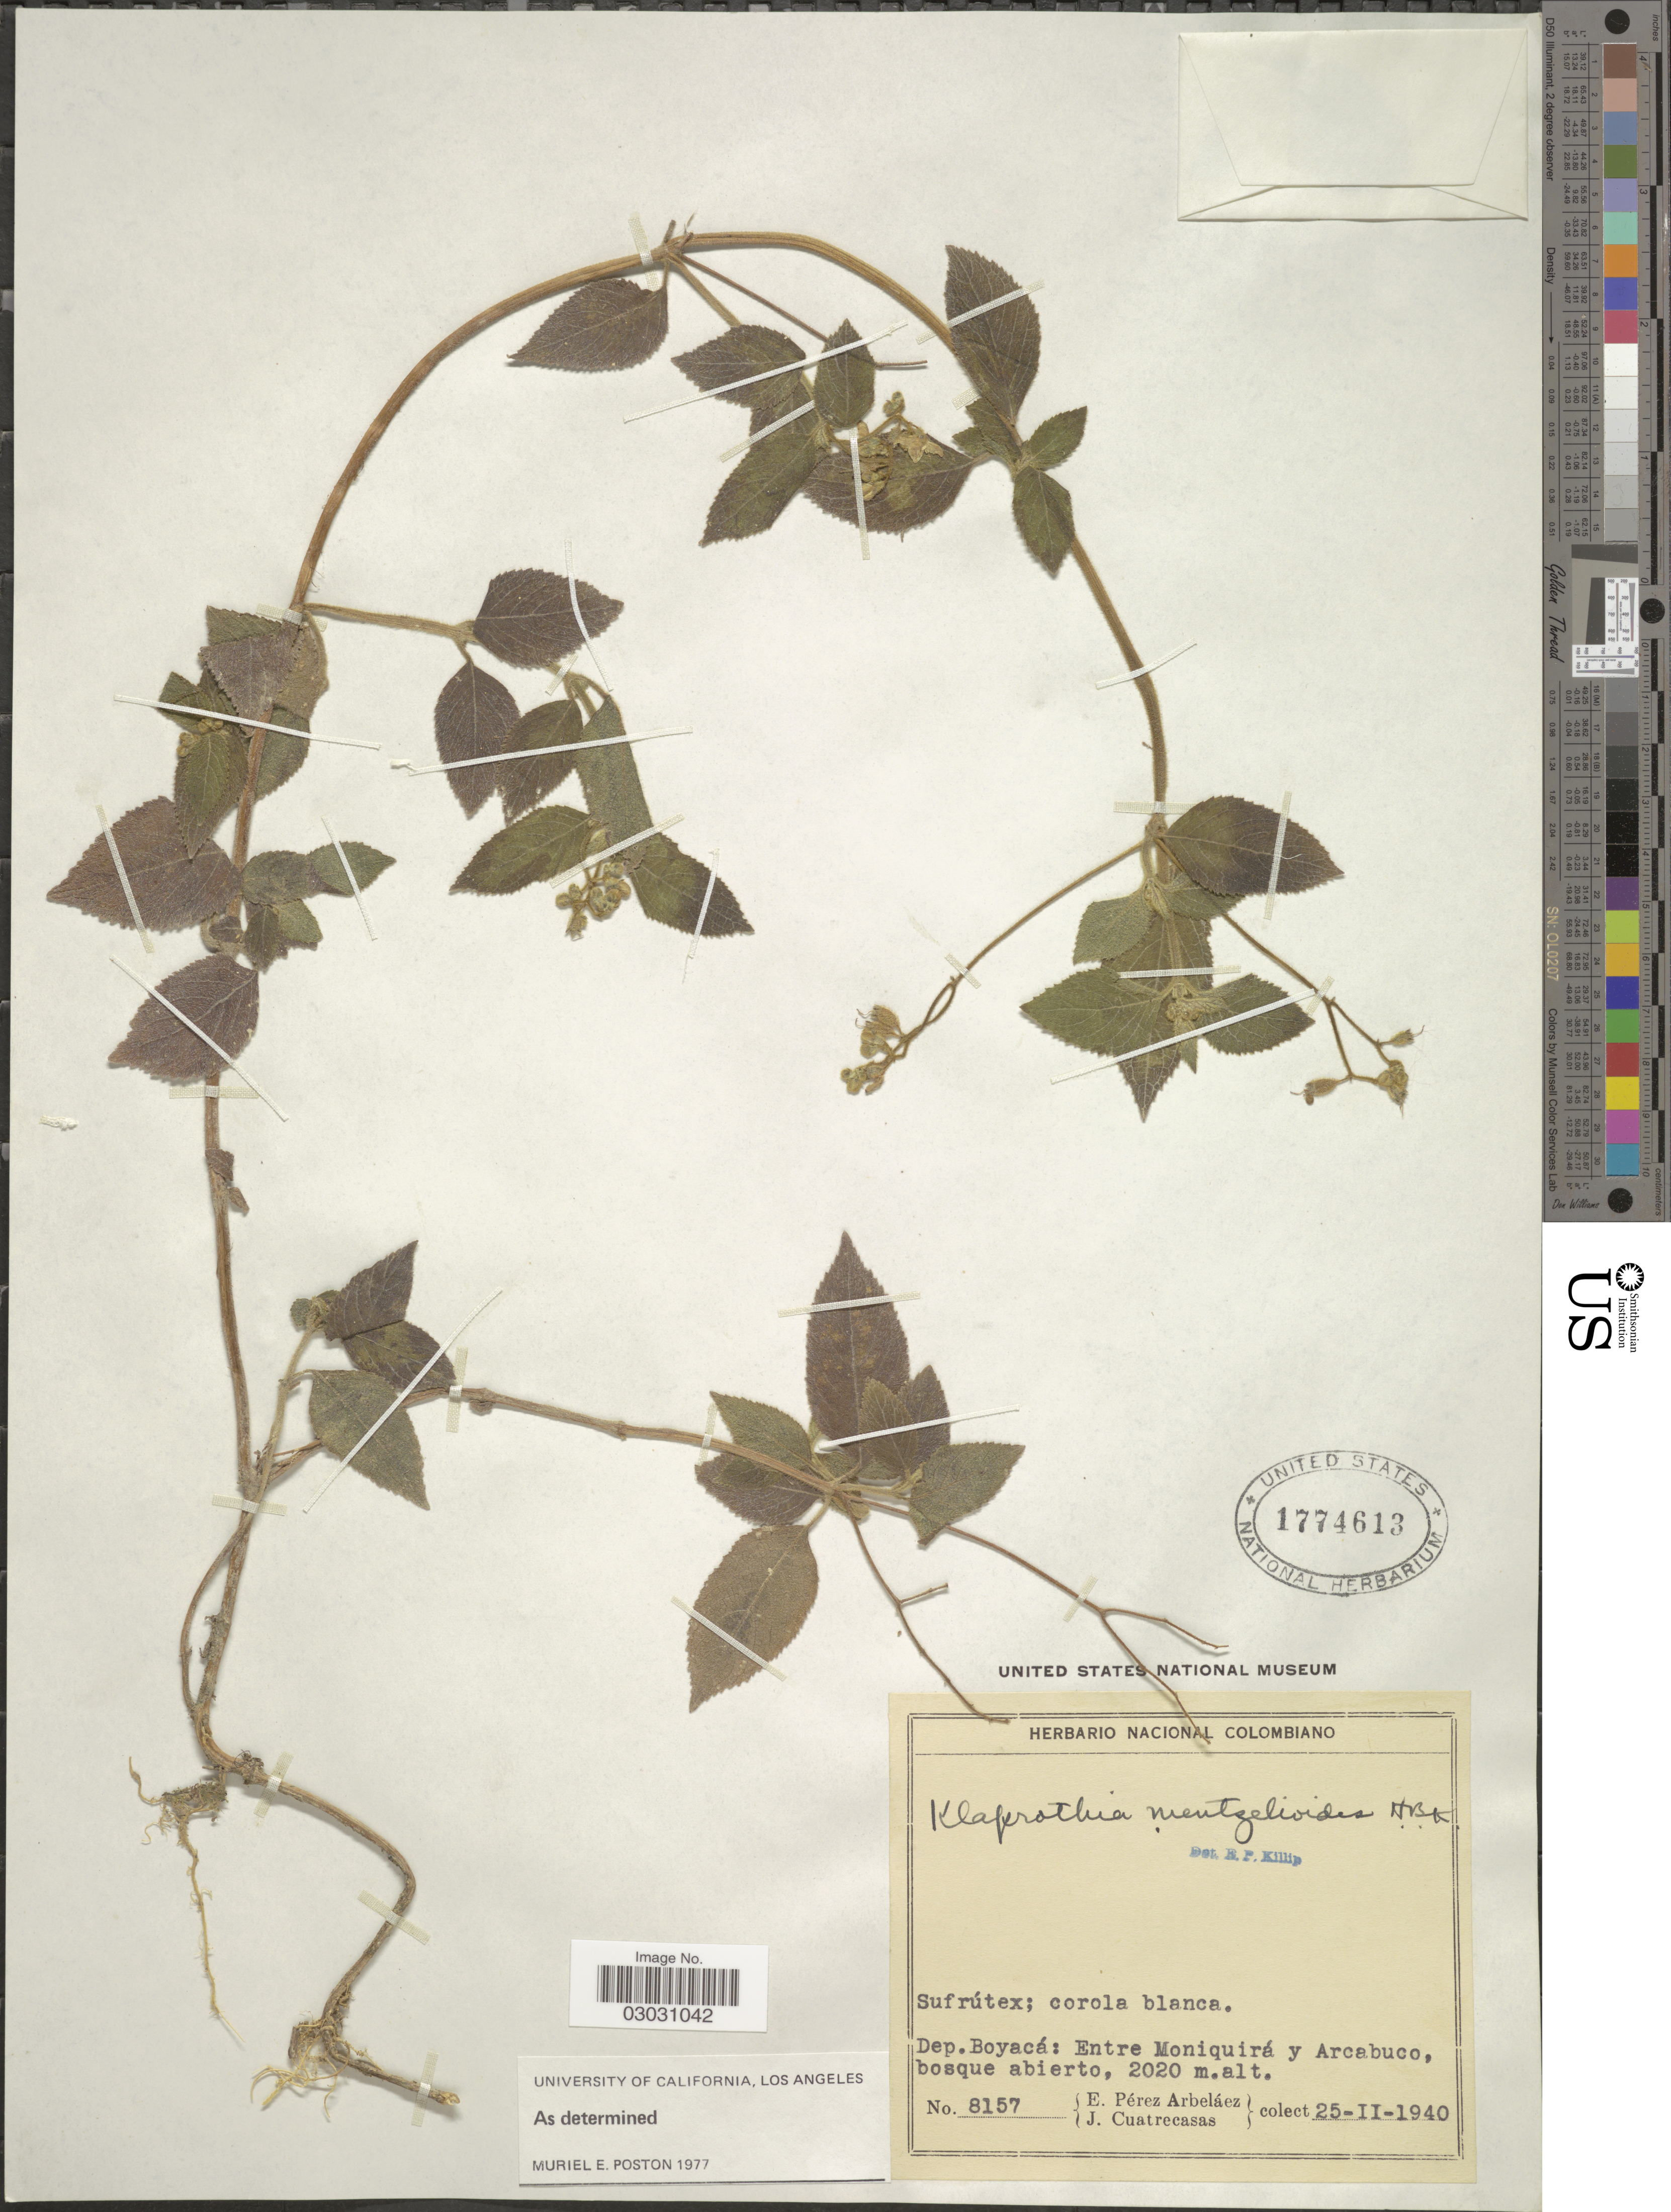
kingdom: Plantae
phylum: Tracheophyta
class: Magnoliopsida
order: Cornales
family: Loasaceae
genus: Klaprothia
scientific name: Klaprothia mentzelioides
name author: Kunth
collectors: E. Pérez Arbeláez & J. Cuatrecasas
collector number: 8157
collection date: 1940-02-25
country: Colombia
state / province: Boyacá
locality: Dep. Boyacá: Entre Moniquirá y Arcabuco, bosque abierto.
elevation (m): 2020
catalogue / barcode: US 1774613